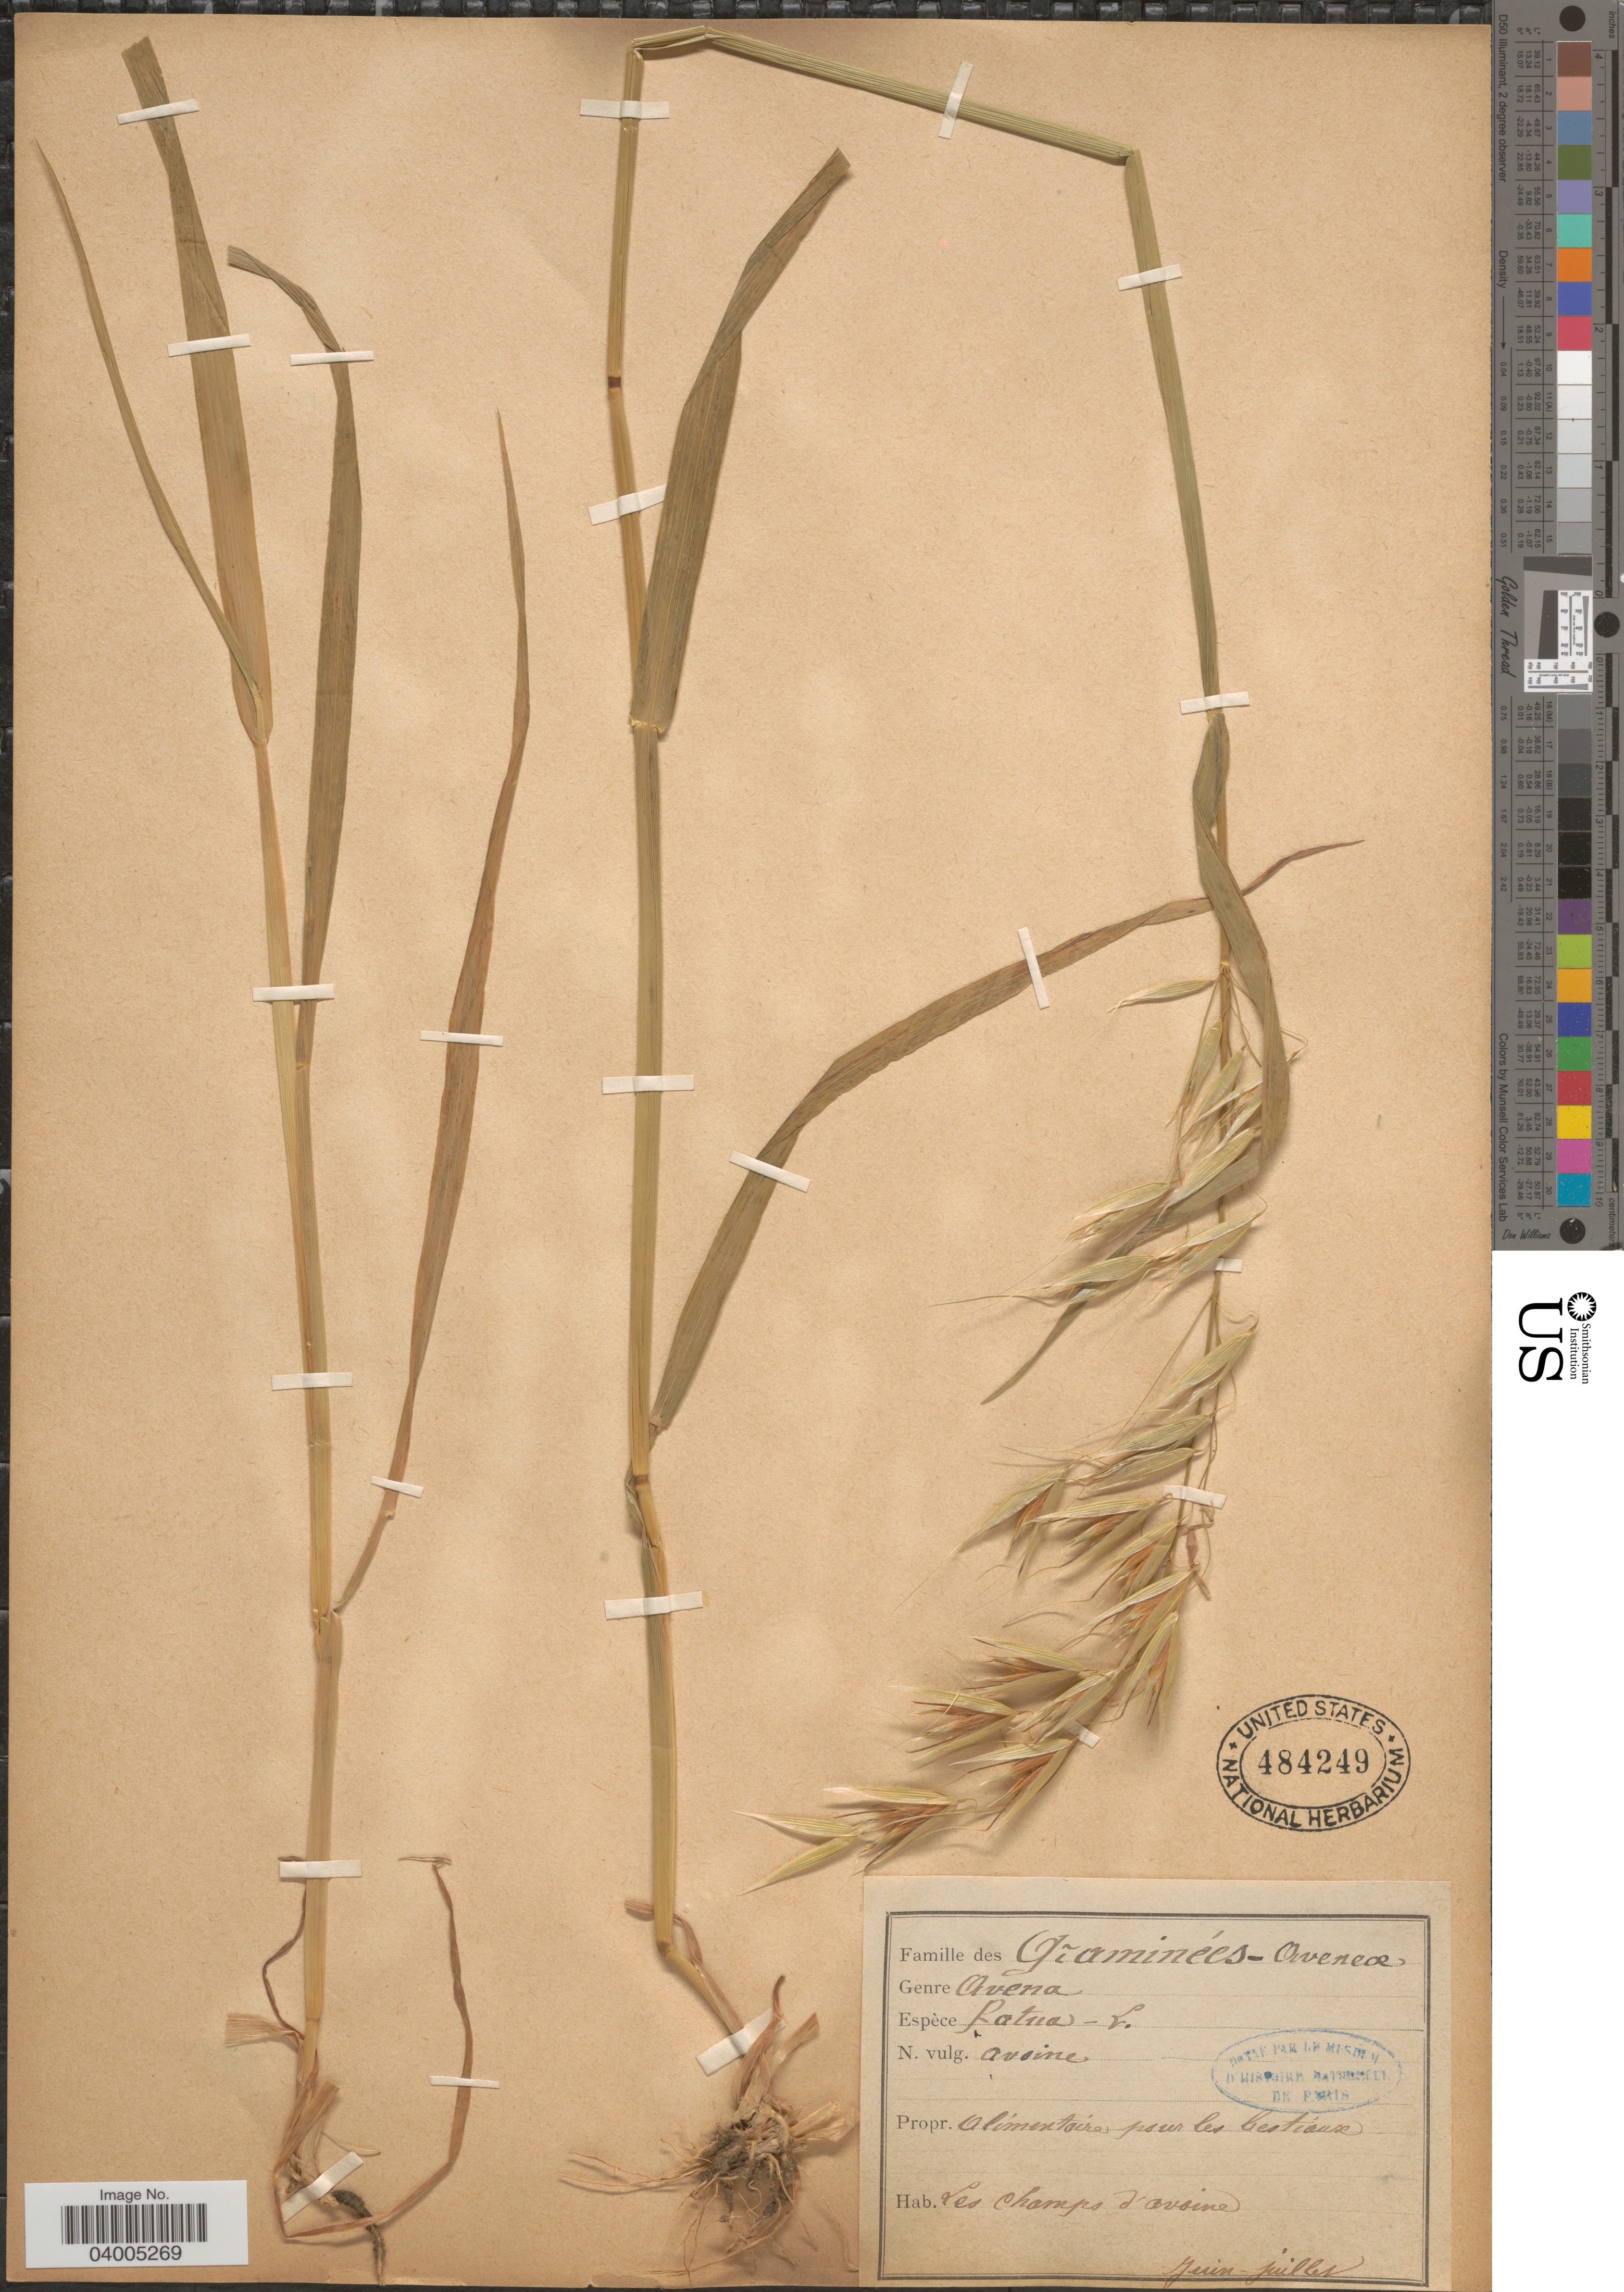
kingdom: Plantae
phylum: Tracheophyta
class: Liliopsida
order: Poales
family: Poaceae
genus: Avena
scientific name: Avena fatua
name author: L.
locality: Les champs d'avoine.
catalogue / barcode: US 484249